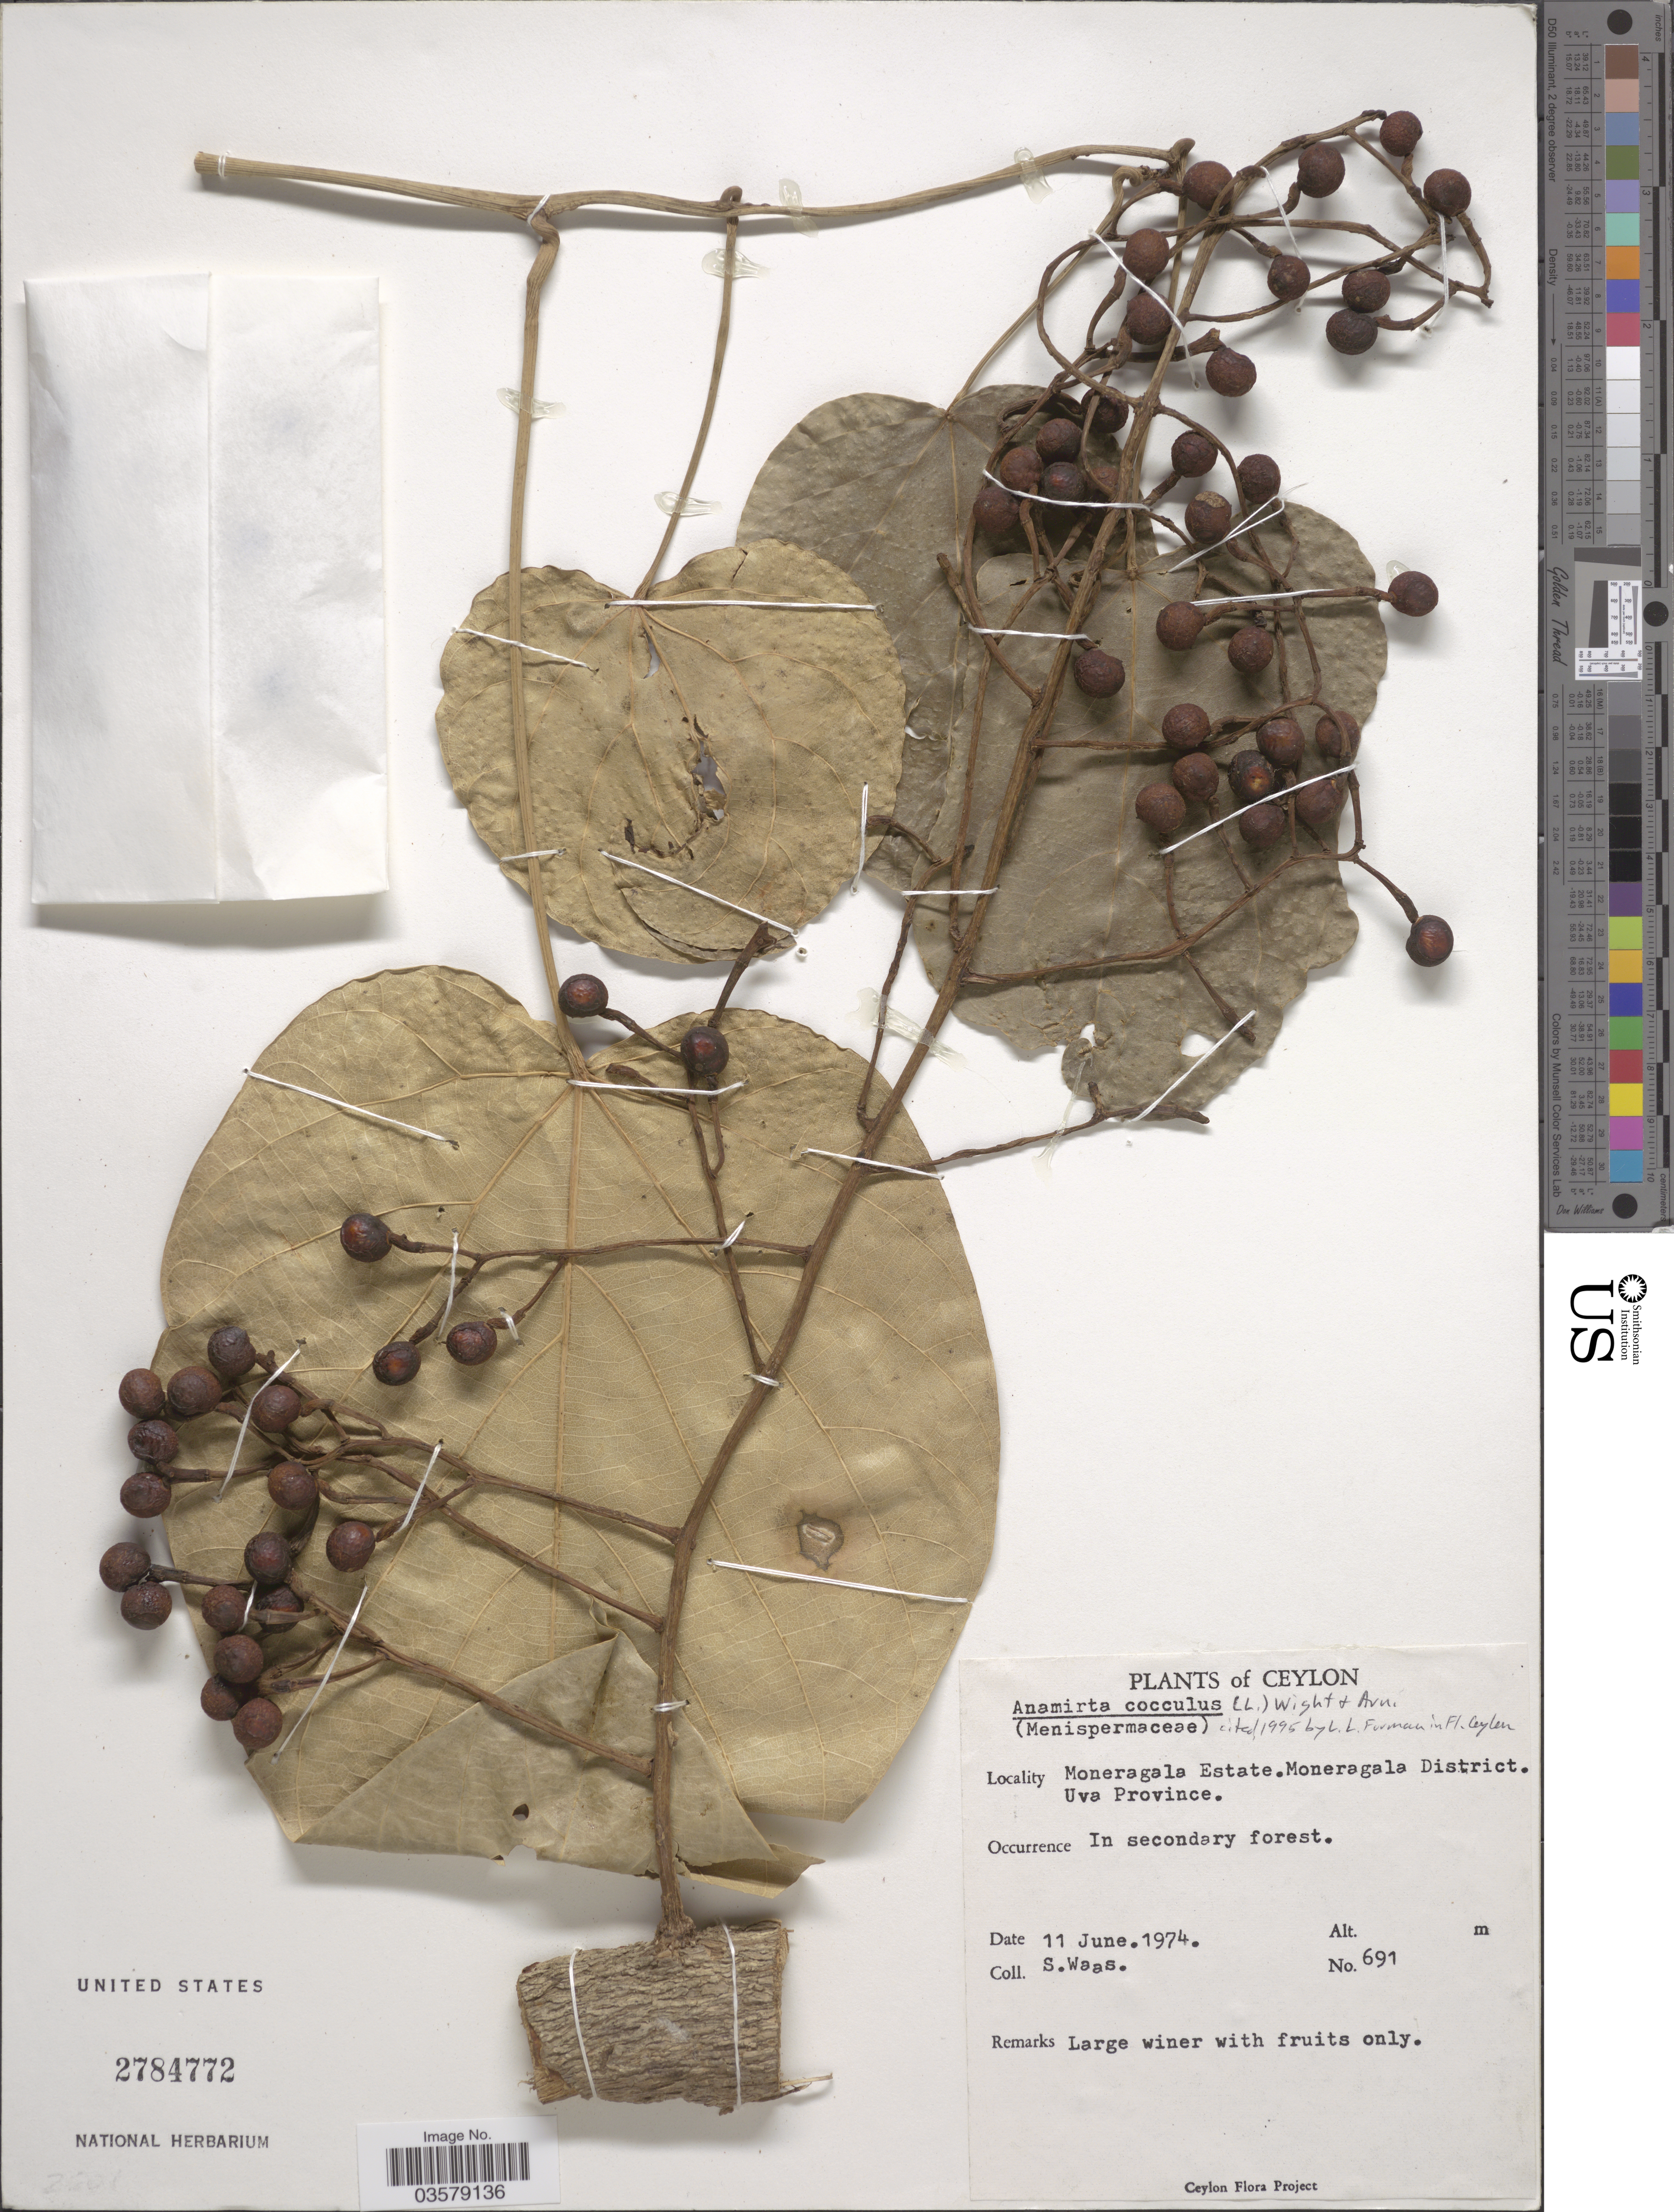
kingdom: Plantae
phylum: Tracheophyta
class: Magnoliopsida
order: Ranunculales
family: Menispermaceae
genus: Anamirta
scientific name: Anamirta cocculus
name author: (L.) Wight & Arn.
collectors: S. Waas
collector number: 691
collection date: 1974-06-11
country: Sri Lanka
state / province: Uva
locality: Moneragala Estate. Moneragala District. Ceylon.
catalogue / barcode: US 2784772